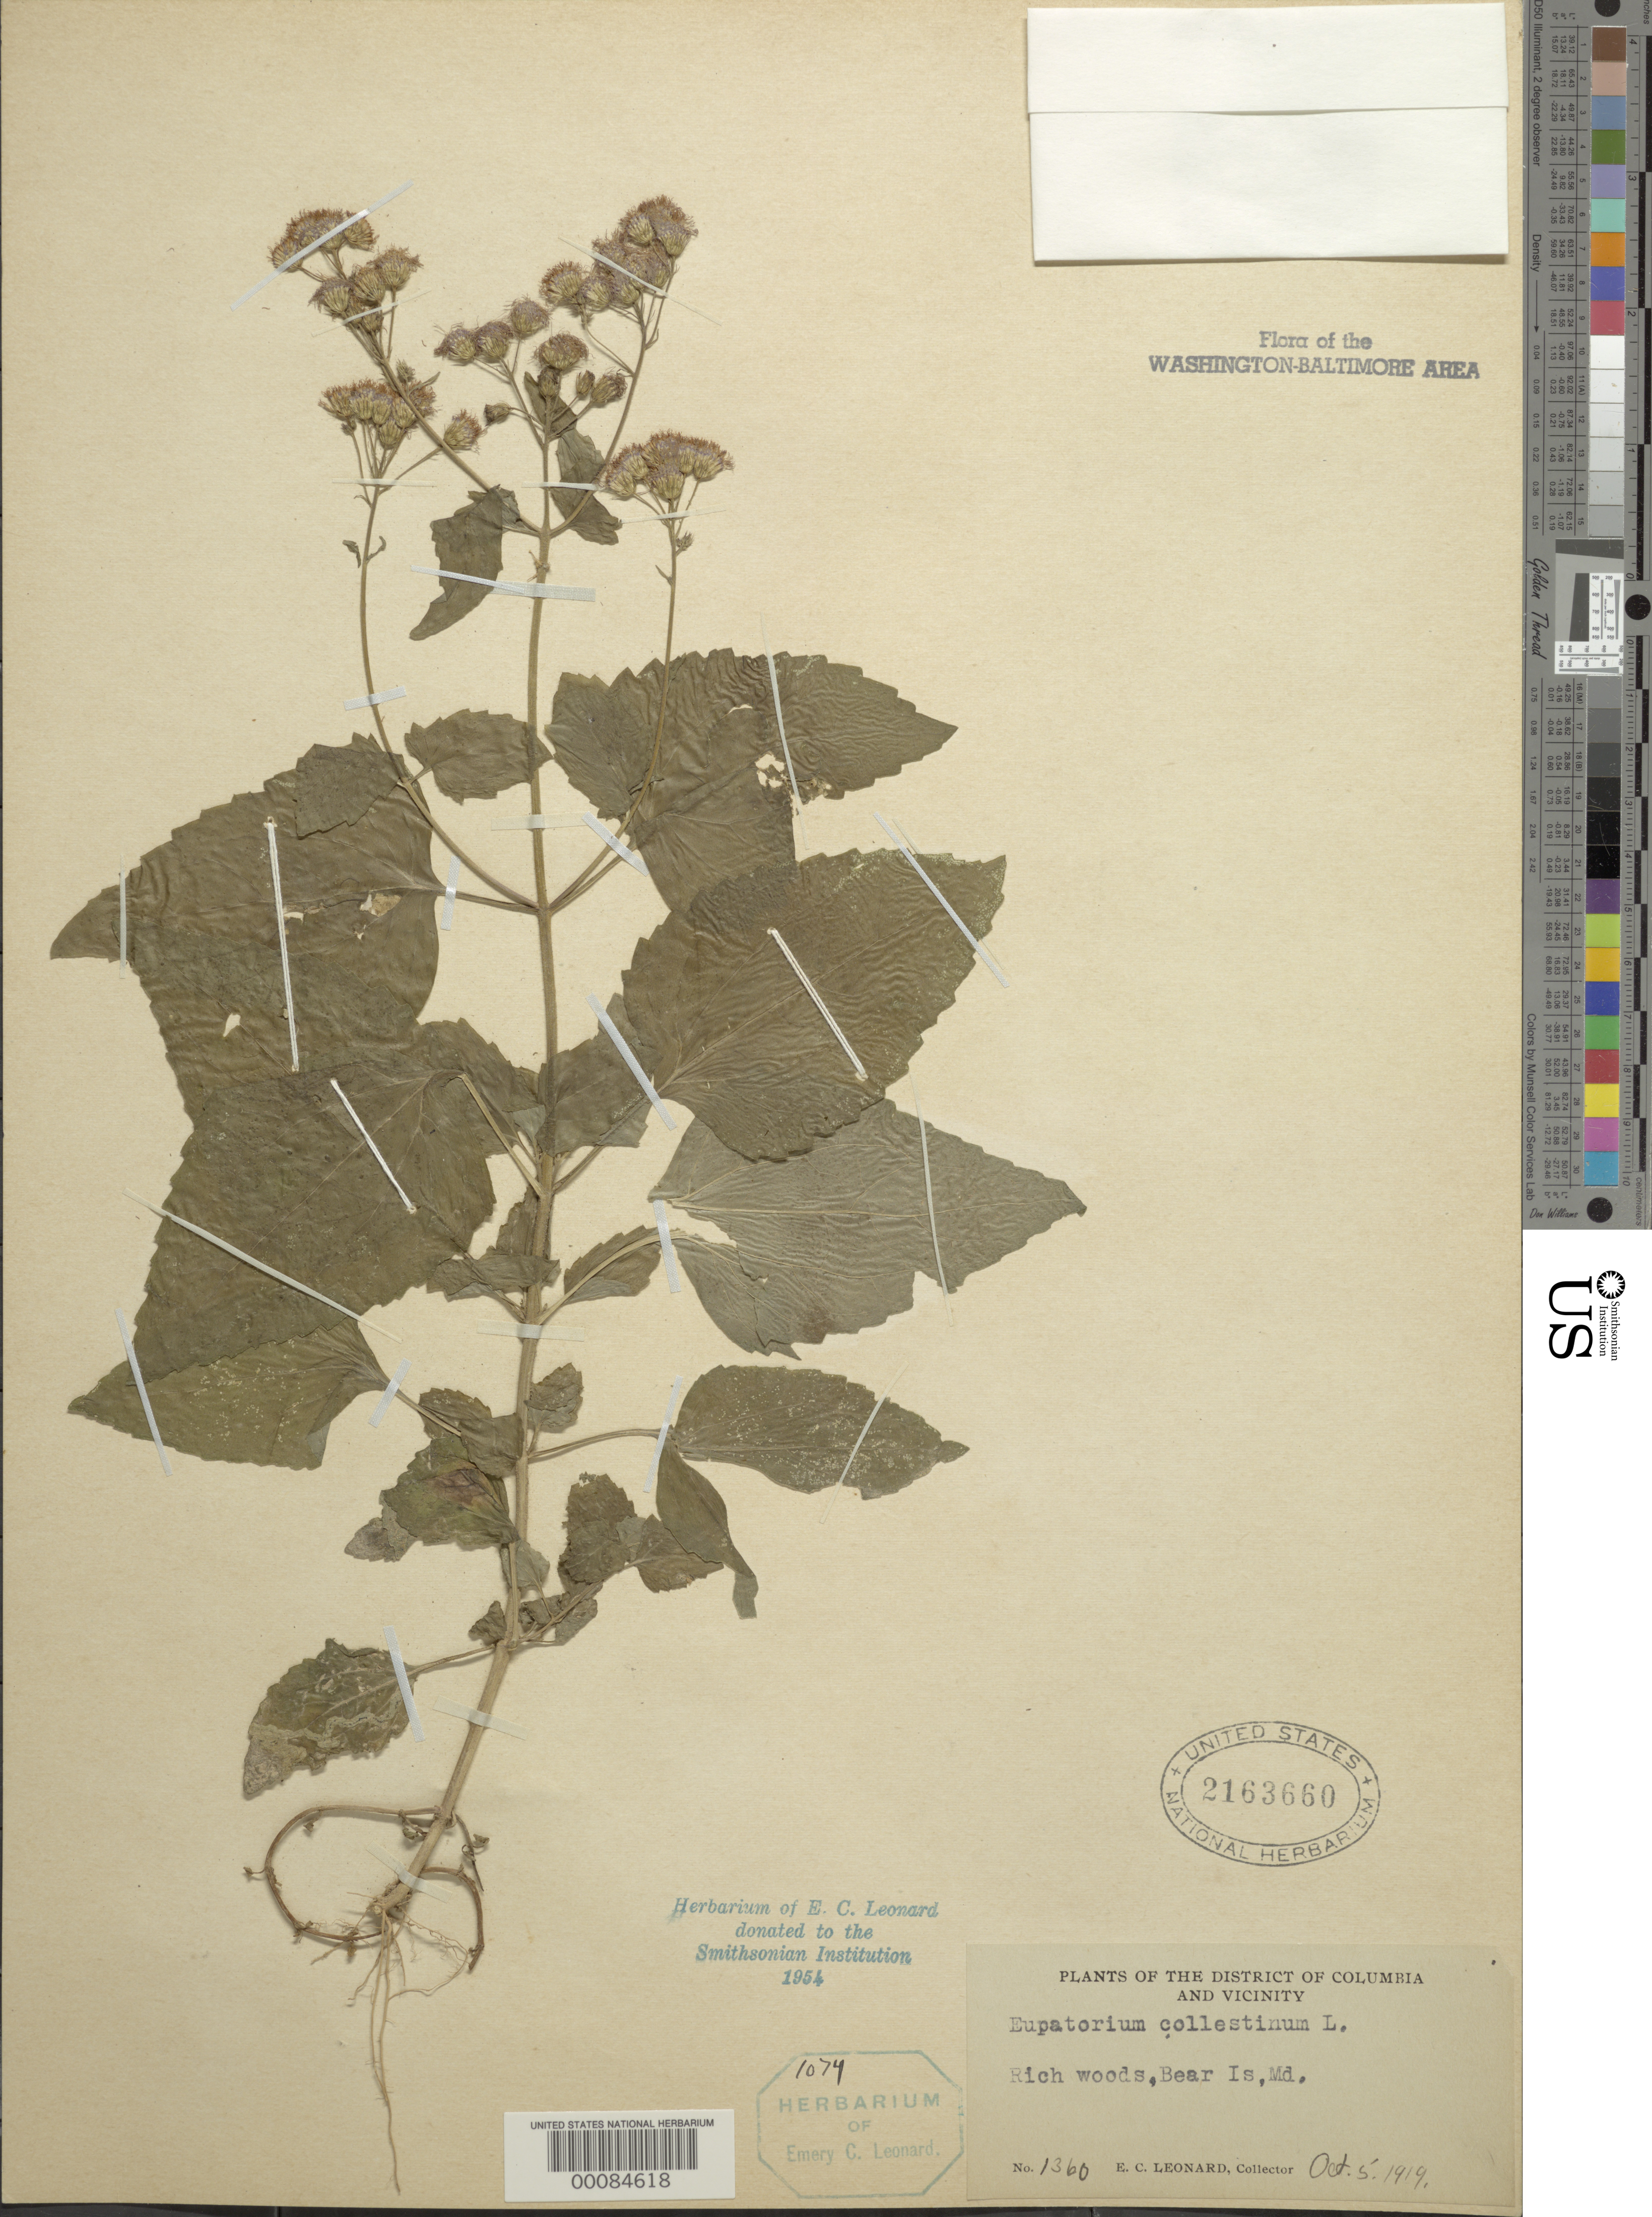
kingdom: Plantae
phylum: Tracheophyta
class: Magnoliopsida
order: Asterales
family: Asteraceae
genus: Conoclinium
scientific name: Conoclinium coelestinum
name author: (L.) DC.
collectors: E. C. Leonard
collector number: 1360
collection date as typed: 05 Oct 1919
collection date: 1919-10-05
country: United States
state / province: Maryland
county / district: Montgomery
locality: Bear Island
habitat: Rich woods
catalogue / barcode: US 2163660